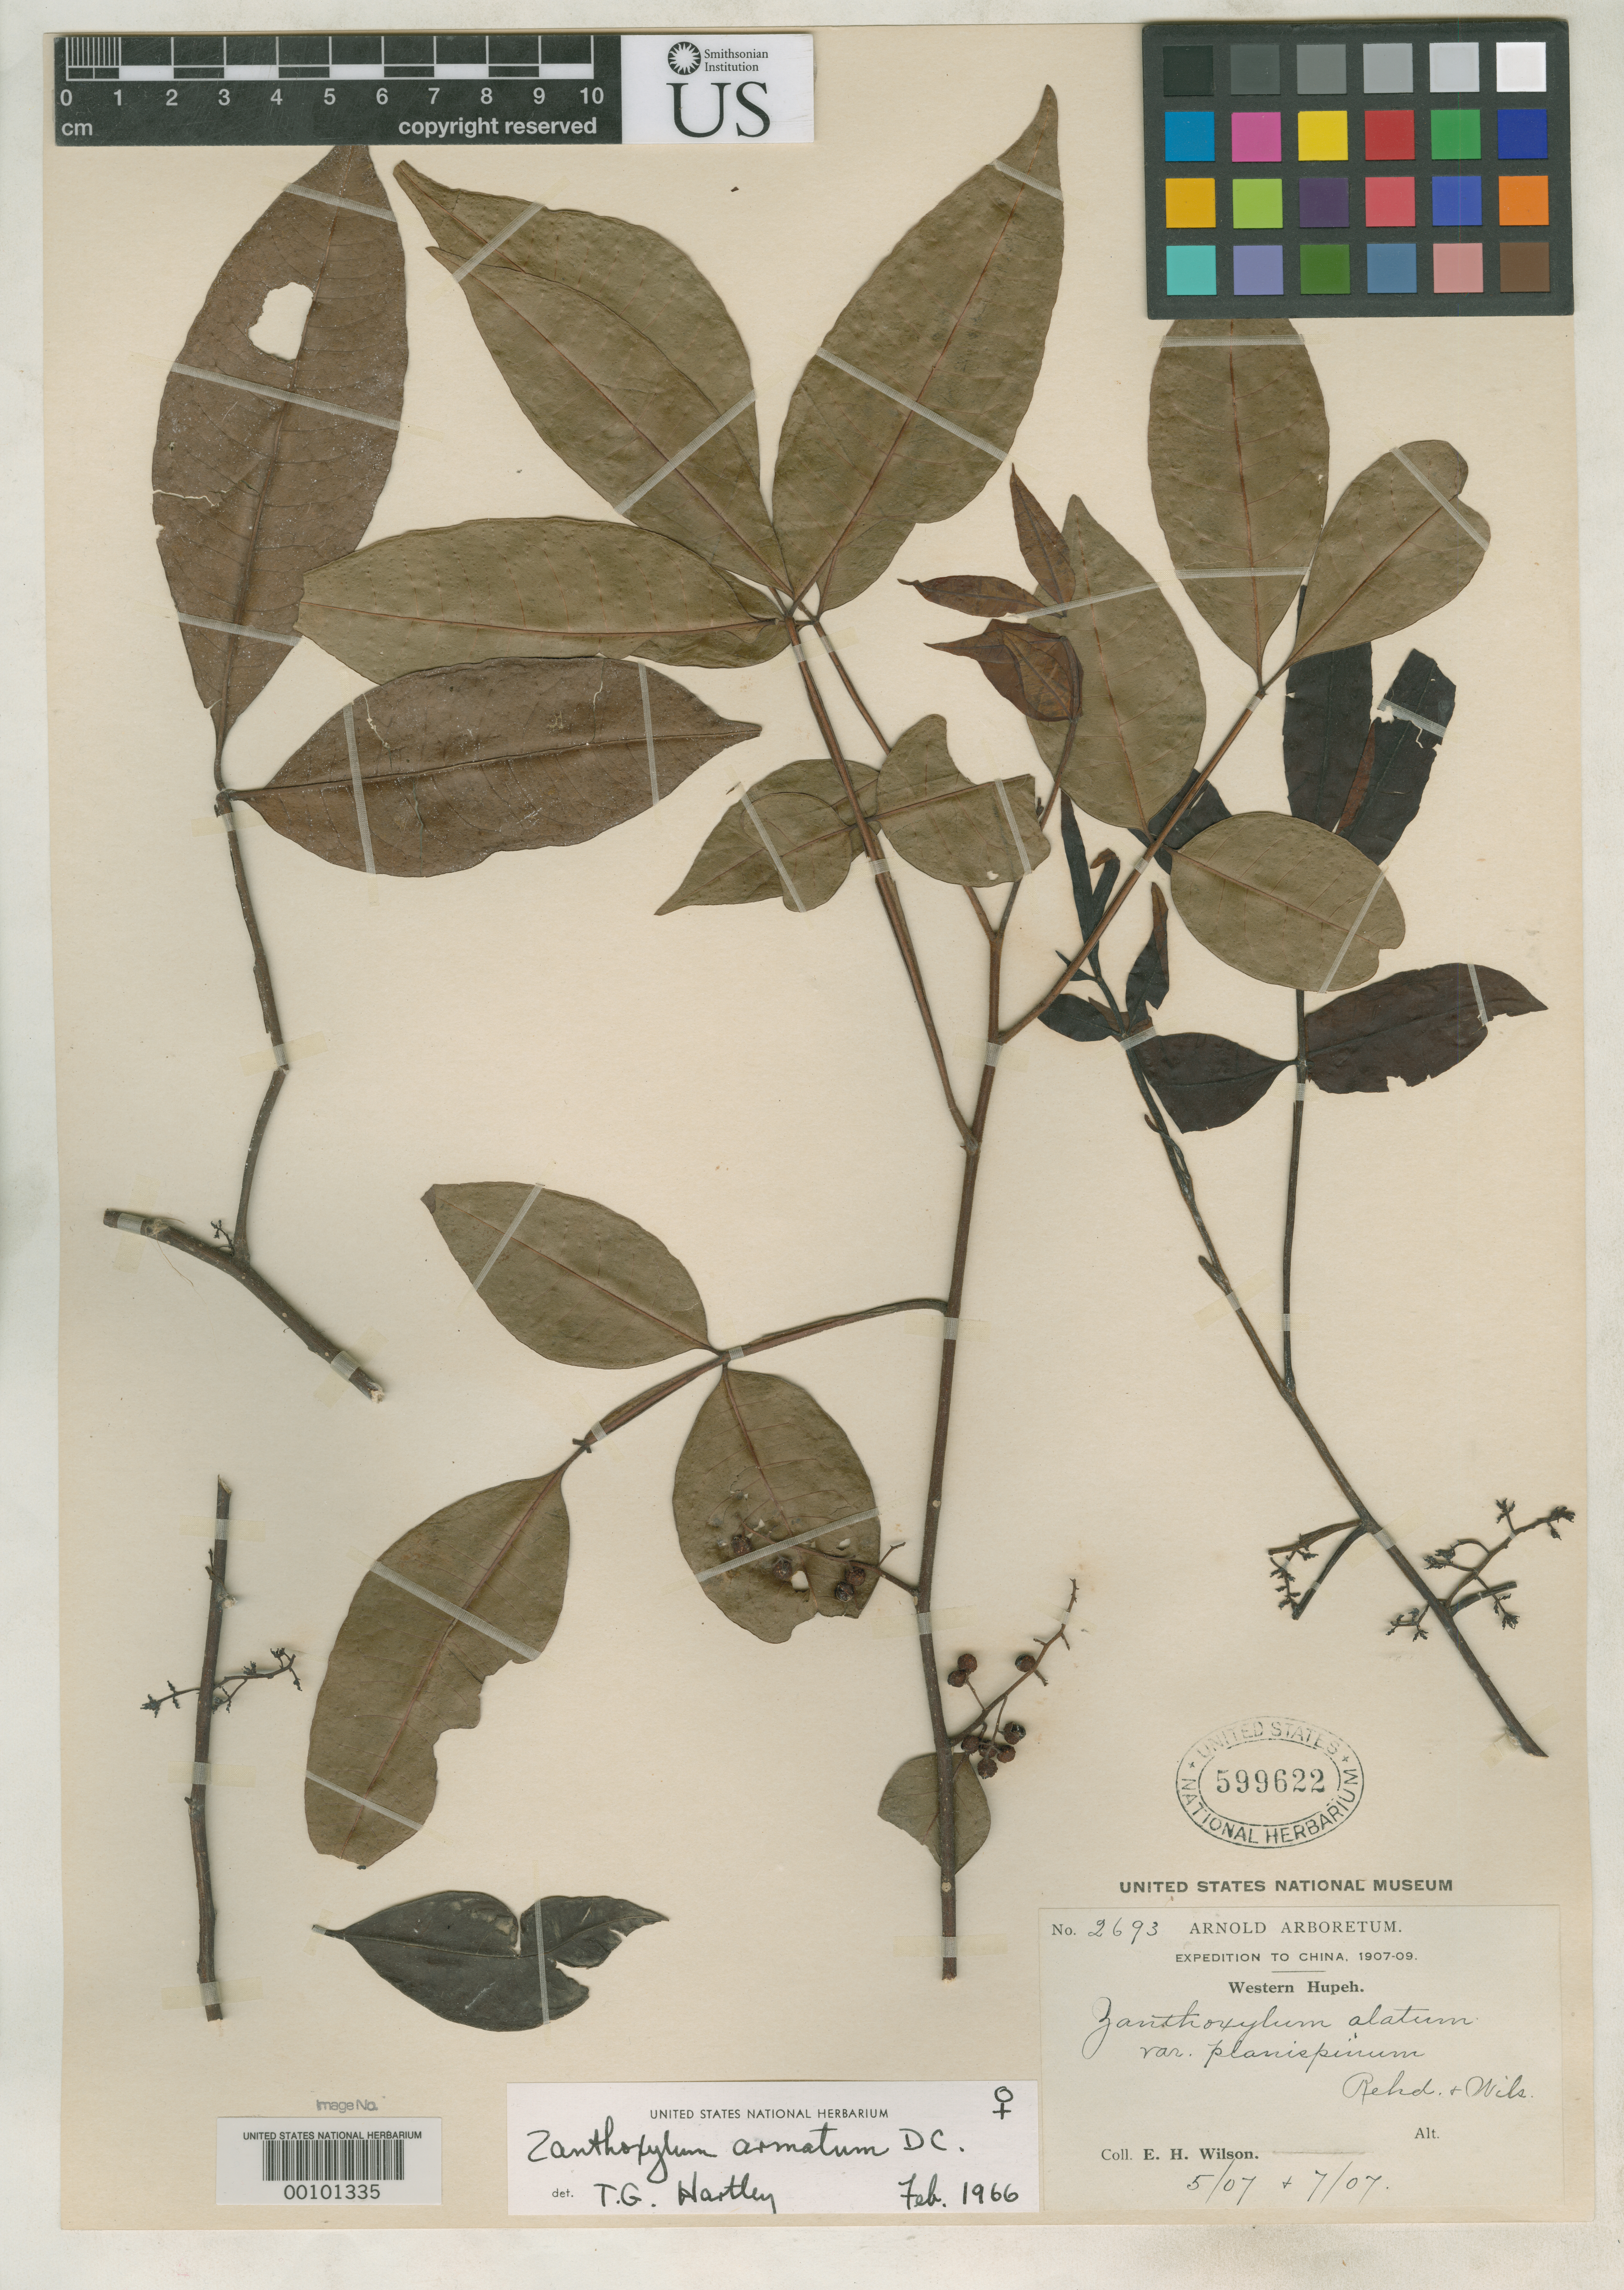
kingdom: Plantae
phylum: Tracheophyta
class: Magnoliopsida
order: Sapindales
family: Rutaceae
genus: Zanthoxylum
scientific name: Zanthoxylum alatum f. ferrugineum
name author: Rehder & E.H. Wilson in Sarg.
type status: Isotype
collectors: E. H. Wilson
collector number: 2693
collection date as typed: Jul 1908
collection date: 1908-07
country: China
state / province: Sichuan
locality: Western Szechwan, near Wen-ch'uan Hsien.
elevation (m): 1300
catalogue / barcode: US 599622